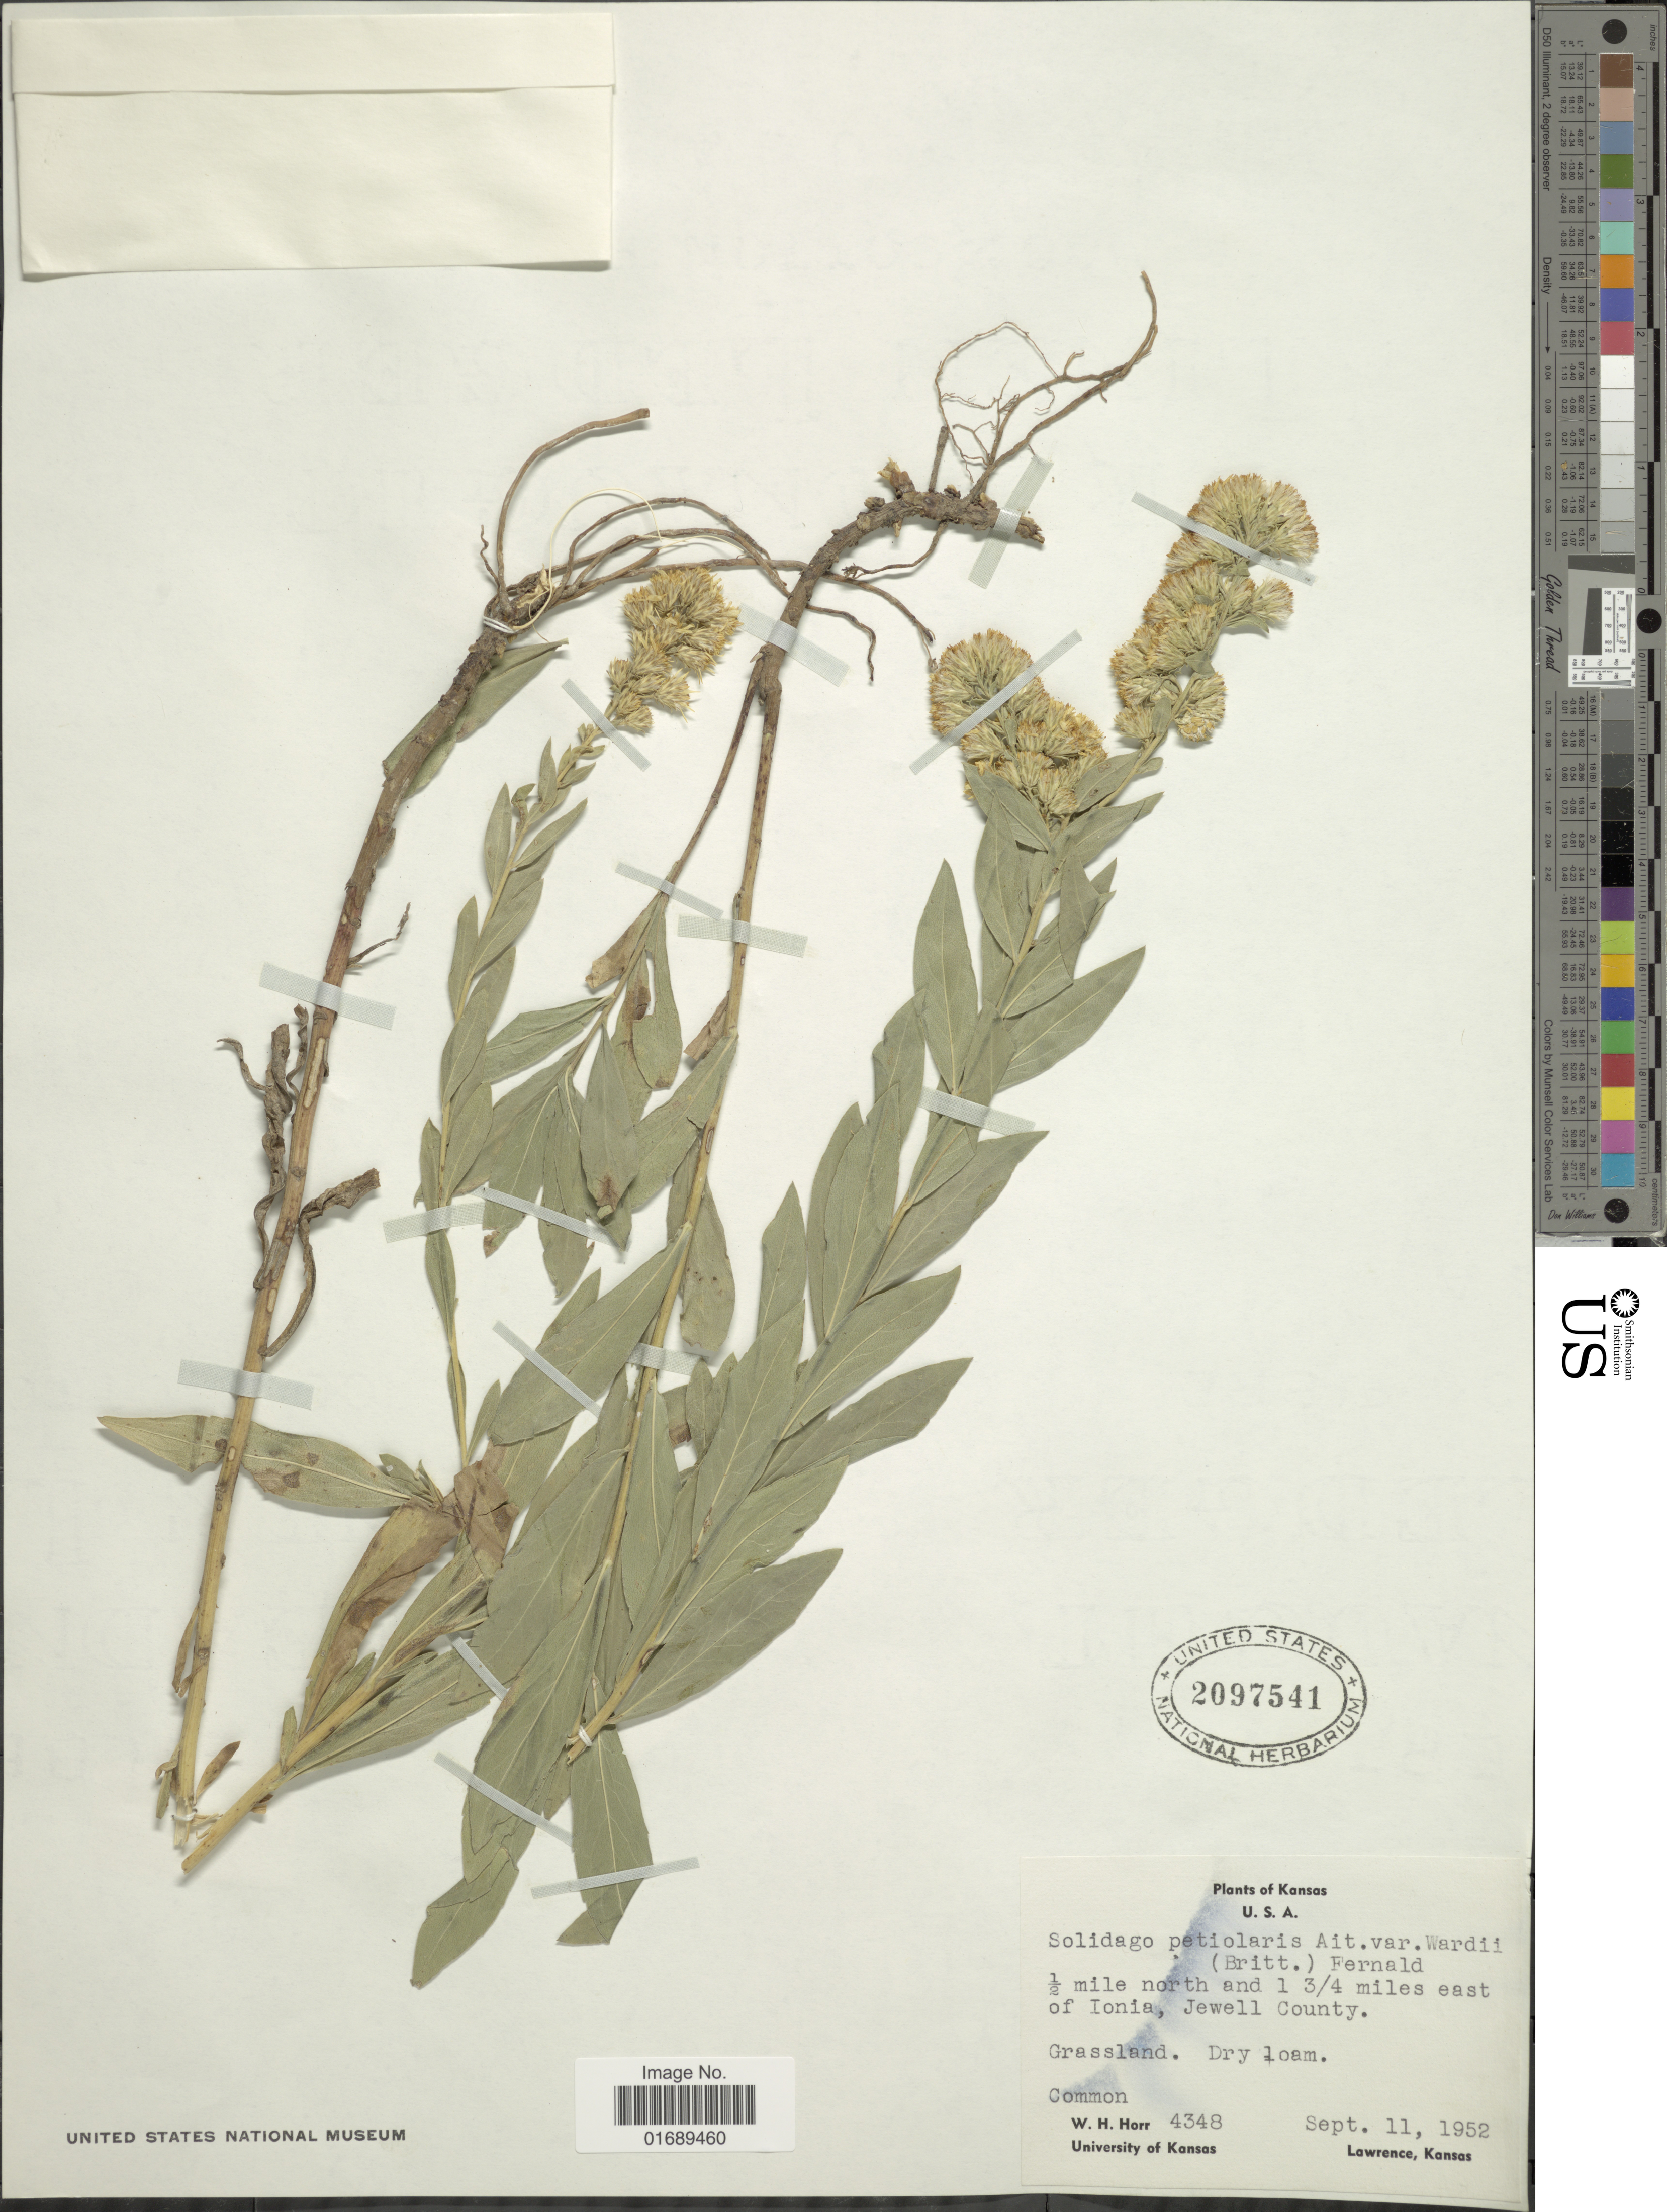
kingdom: Plantae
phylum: Tracheophyta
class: Magnoliopsida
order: Asterales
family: Asteraceae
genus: Solidago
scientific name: Solidago petiolaris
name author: Aiton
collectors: W. H. Horr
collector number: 4348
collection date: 1952-09-11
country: United States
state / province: Kansas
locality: ½ mile north and 1¾ miles east of Ionia, Jewell County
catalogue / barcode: US 2097541